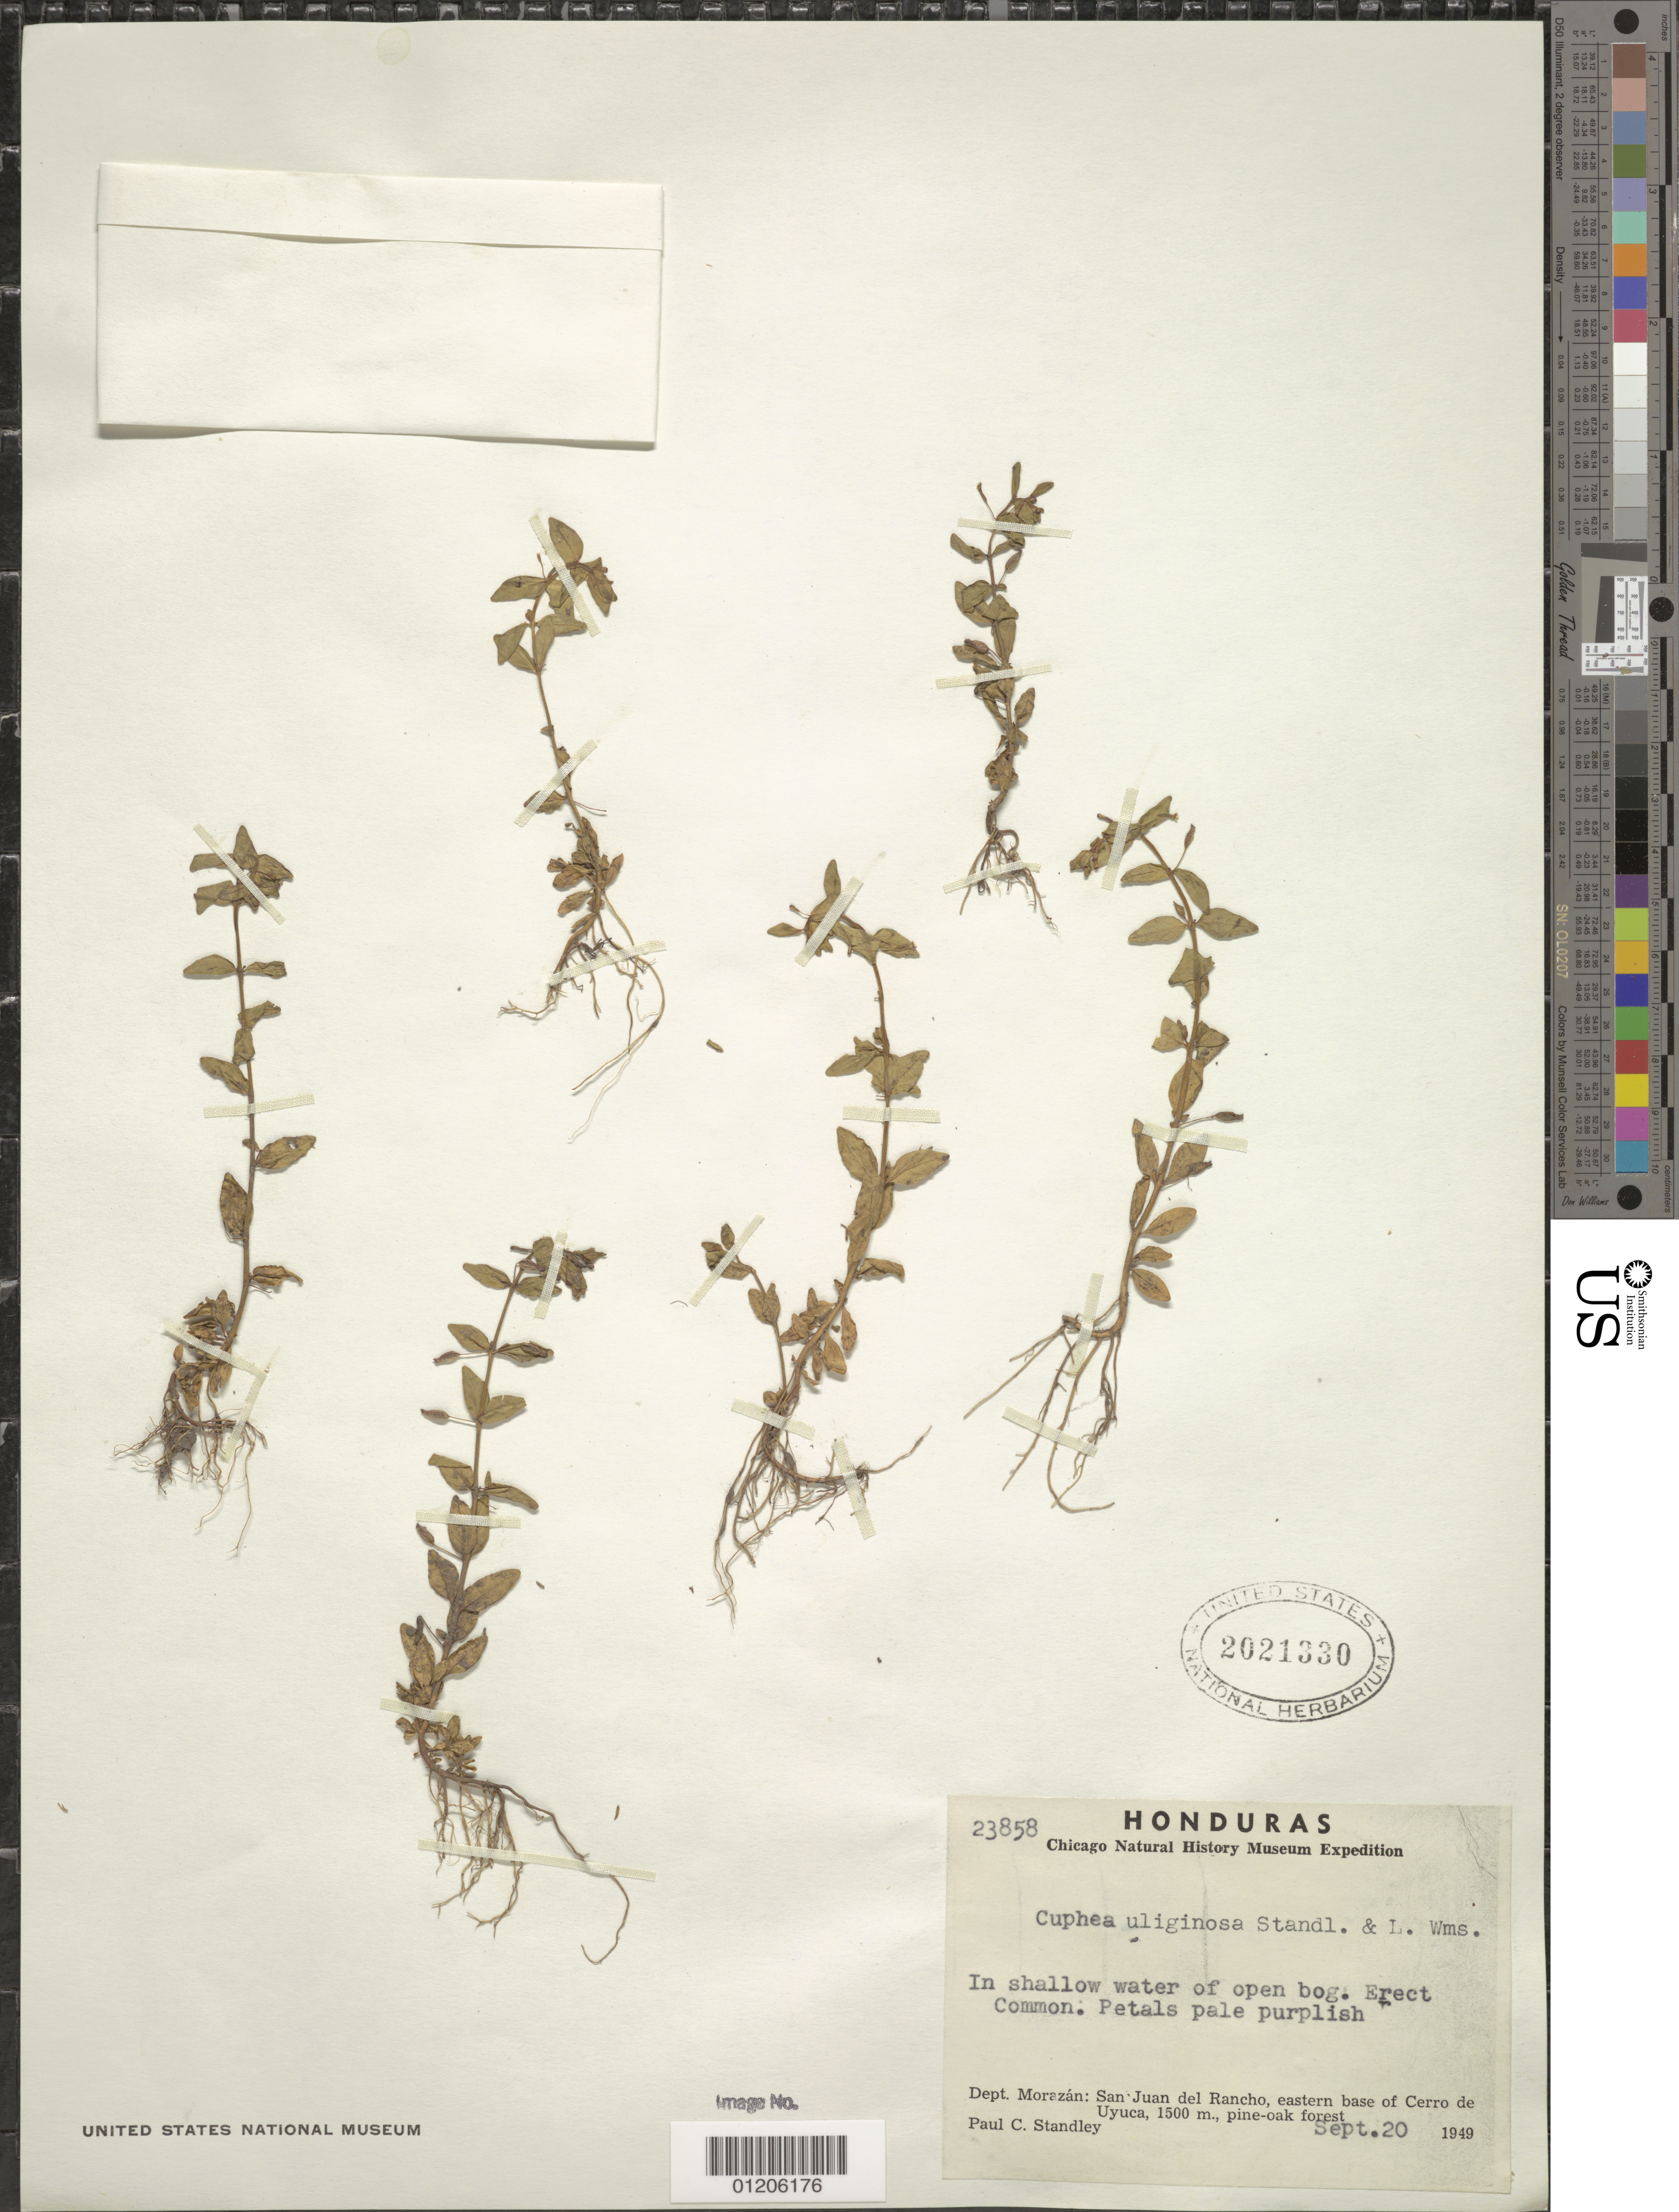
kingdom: Plantae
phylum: Tracheophyta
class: Magnoliopsida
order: Myrtales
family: Lythraceae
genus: Cuphea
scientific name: Cuphea uliginosa Standl. & Ll. Williams, ined.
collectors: P. C. Standley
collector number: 23858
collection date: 1949-09-20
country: Honduras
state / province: Fco. Morazán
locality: San Juan del Rancho, eastern base of Cerro de Uyuca. Pine - oak forest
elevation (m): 1500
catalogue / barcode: US 2021330